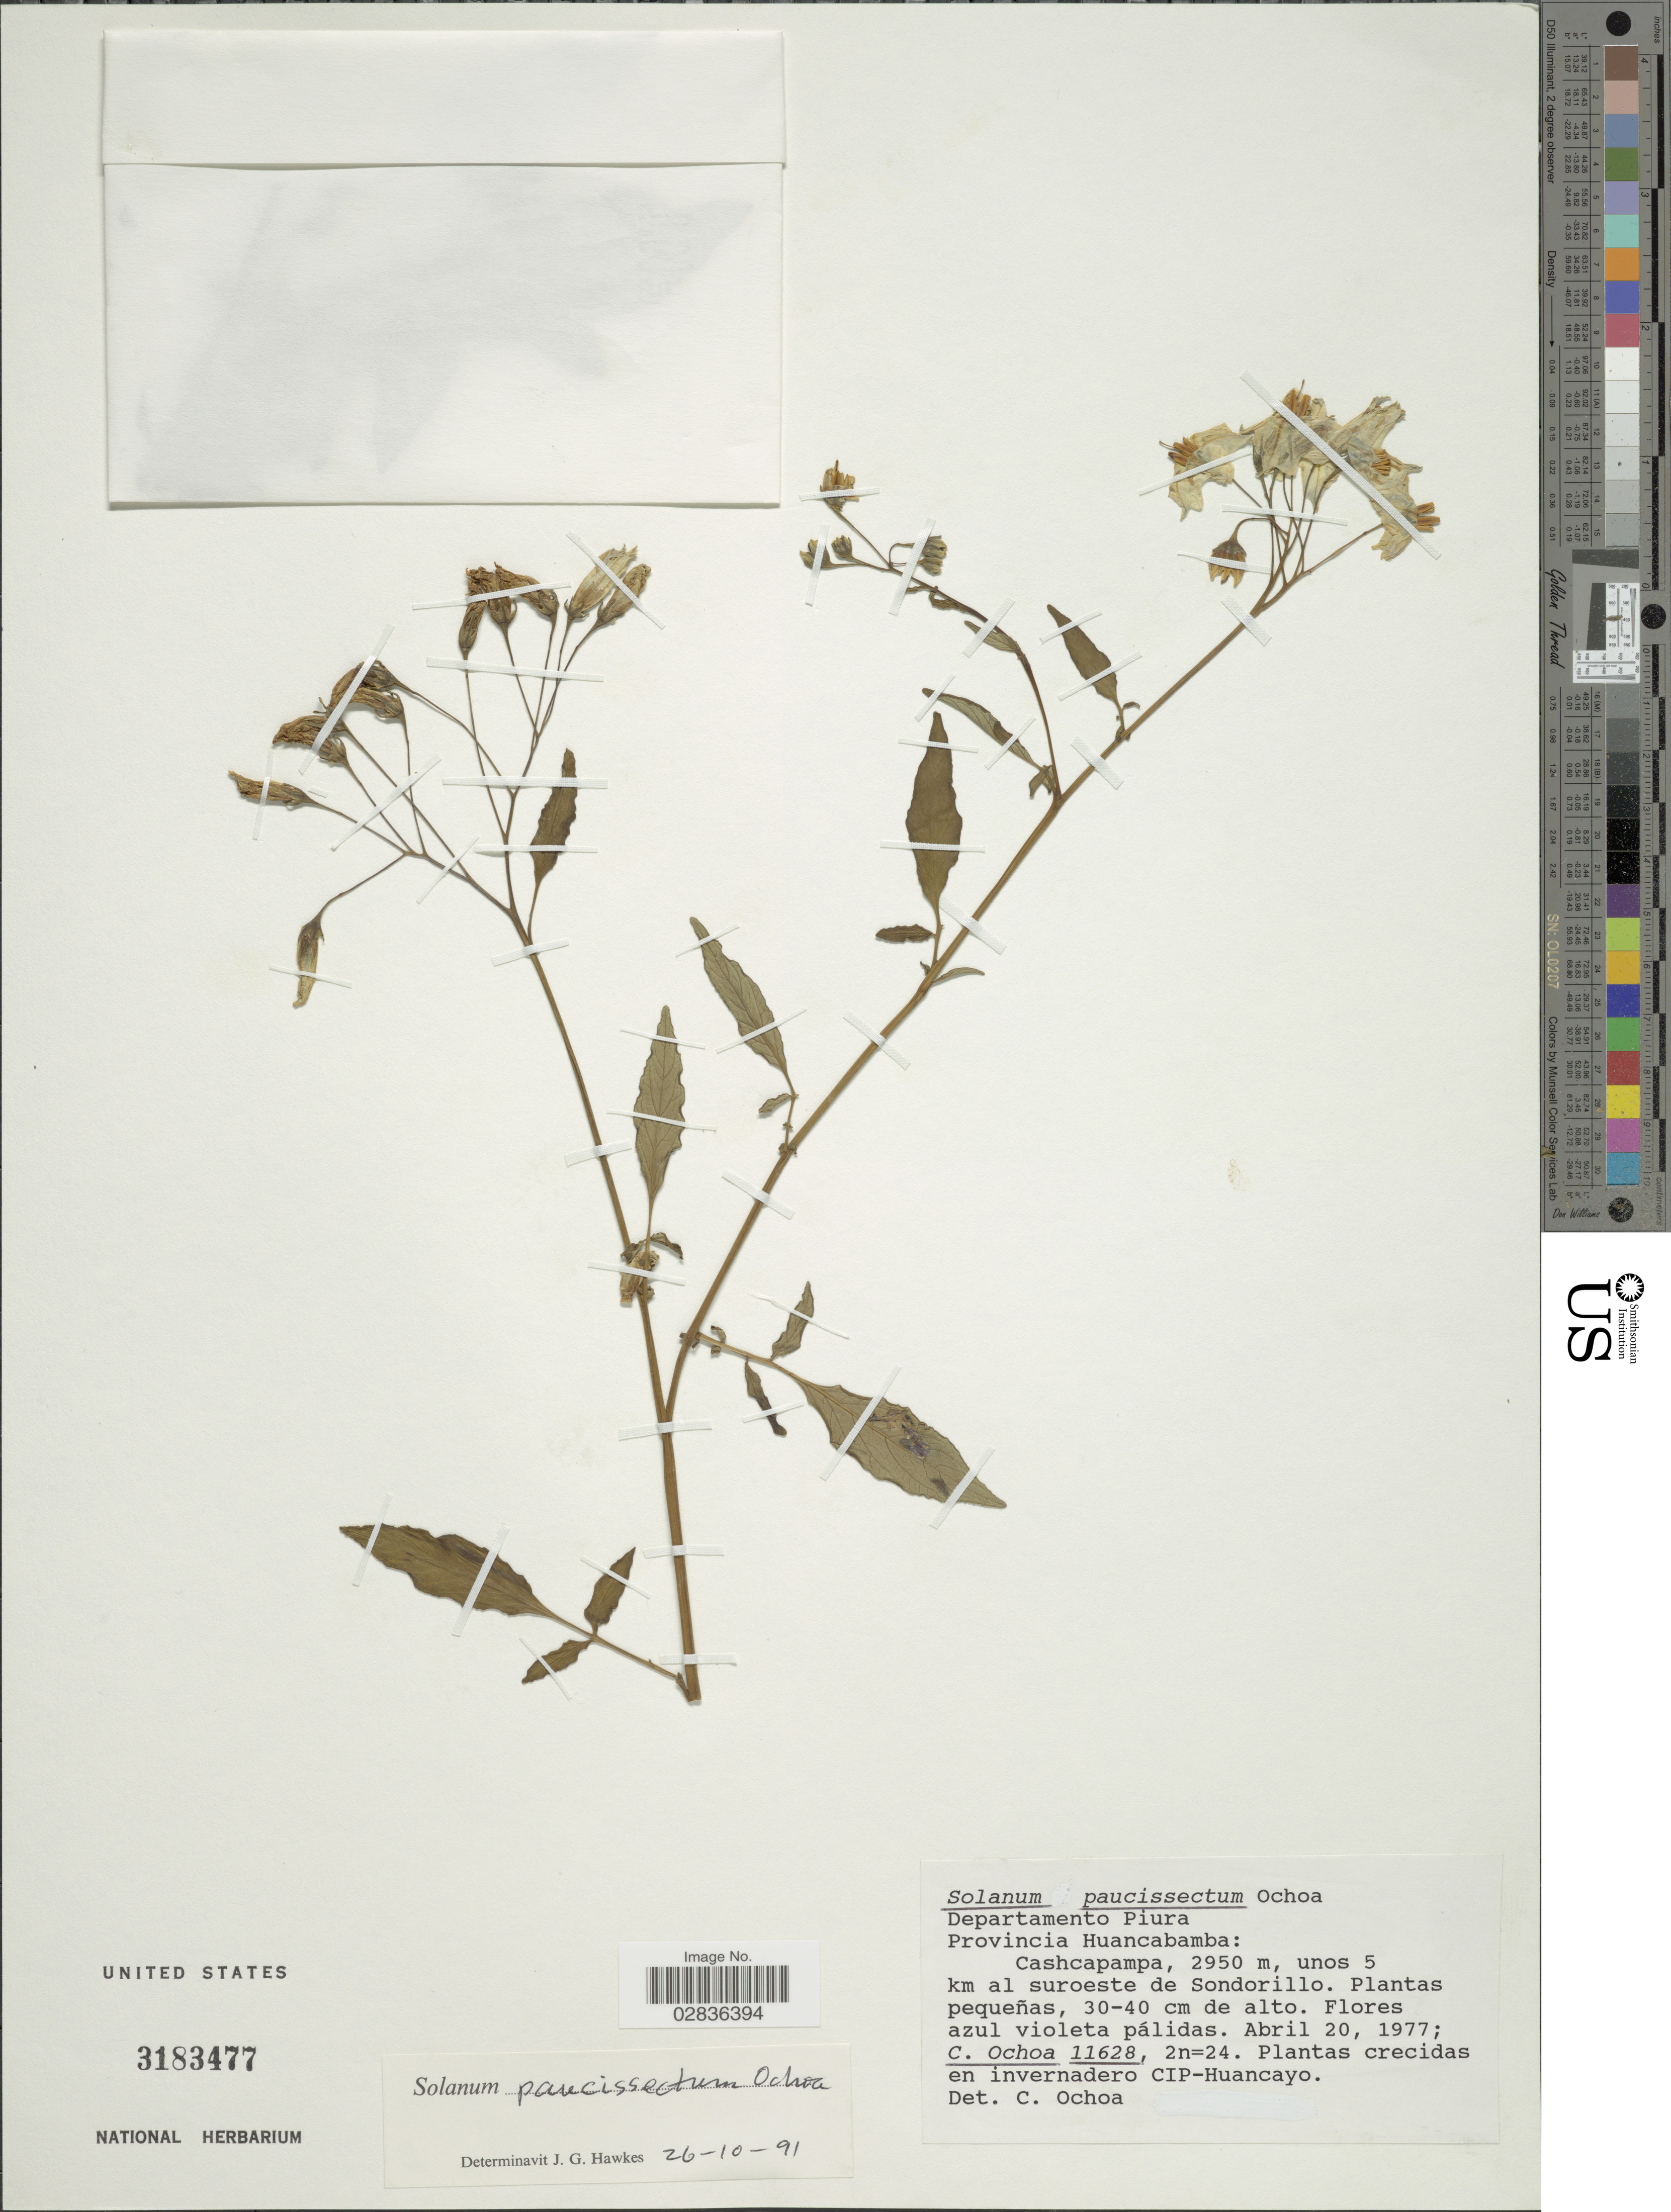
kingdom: Plantae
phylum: Tracheophyta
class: Magnoliopsida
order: Solanales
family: Solanaceae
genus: Solanum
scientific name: Solanum paucissectum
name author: Ochoa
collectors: C. Ochoa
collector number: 11628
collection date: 1977-04-20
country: Peru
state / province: Piura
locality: Departamento Piura. Provincia Huancabamba: Cashcapampa, unos 5 km al suroeste de Sondorillo.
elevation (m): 2950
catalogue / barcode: US 3183477